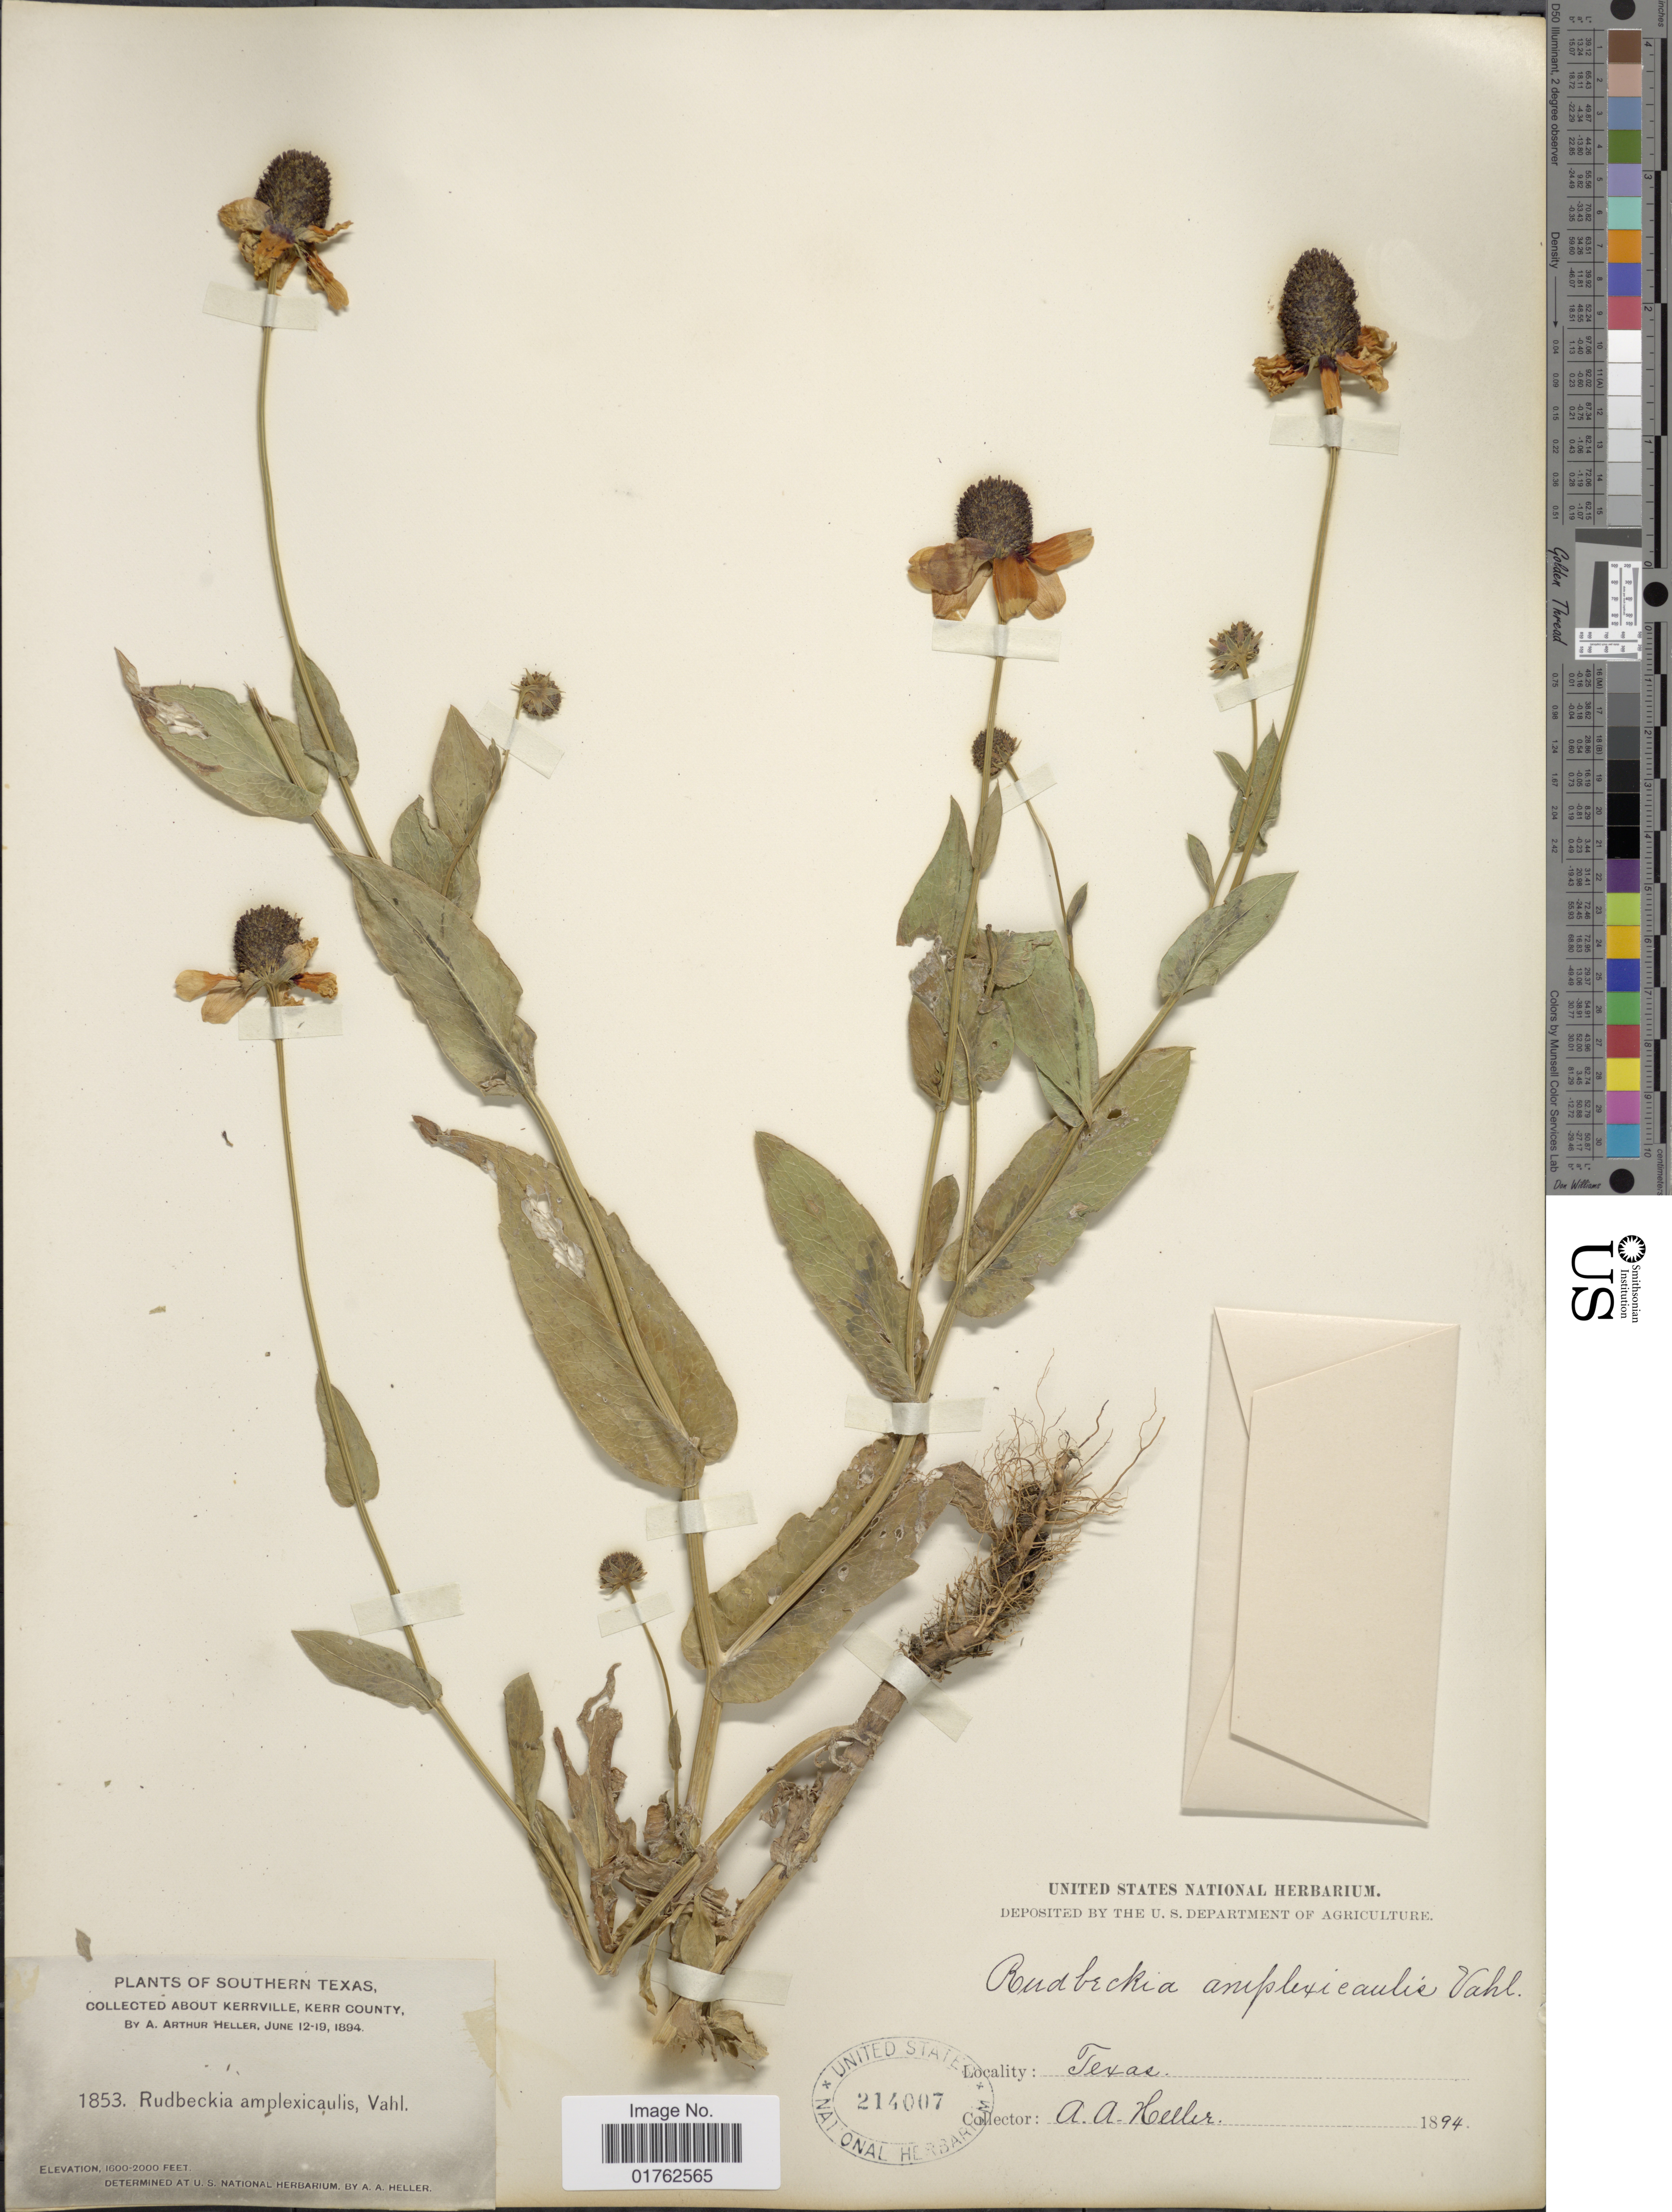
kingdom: Plantae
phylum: Tracheophyta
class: Magnoliopsida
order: Asterales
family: Asteraceae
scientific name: Dracopis amplexicaulis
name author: (Vahl) Cass.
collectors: A. A. Heller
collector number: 1853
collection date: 1894-06-12/1894-06-19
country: United States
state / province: Texas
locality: Southern Texas, Kerrville, Kerr County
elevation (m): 488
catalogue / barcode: US 214007